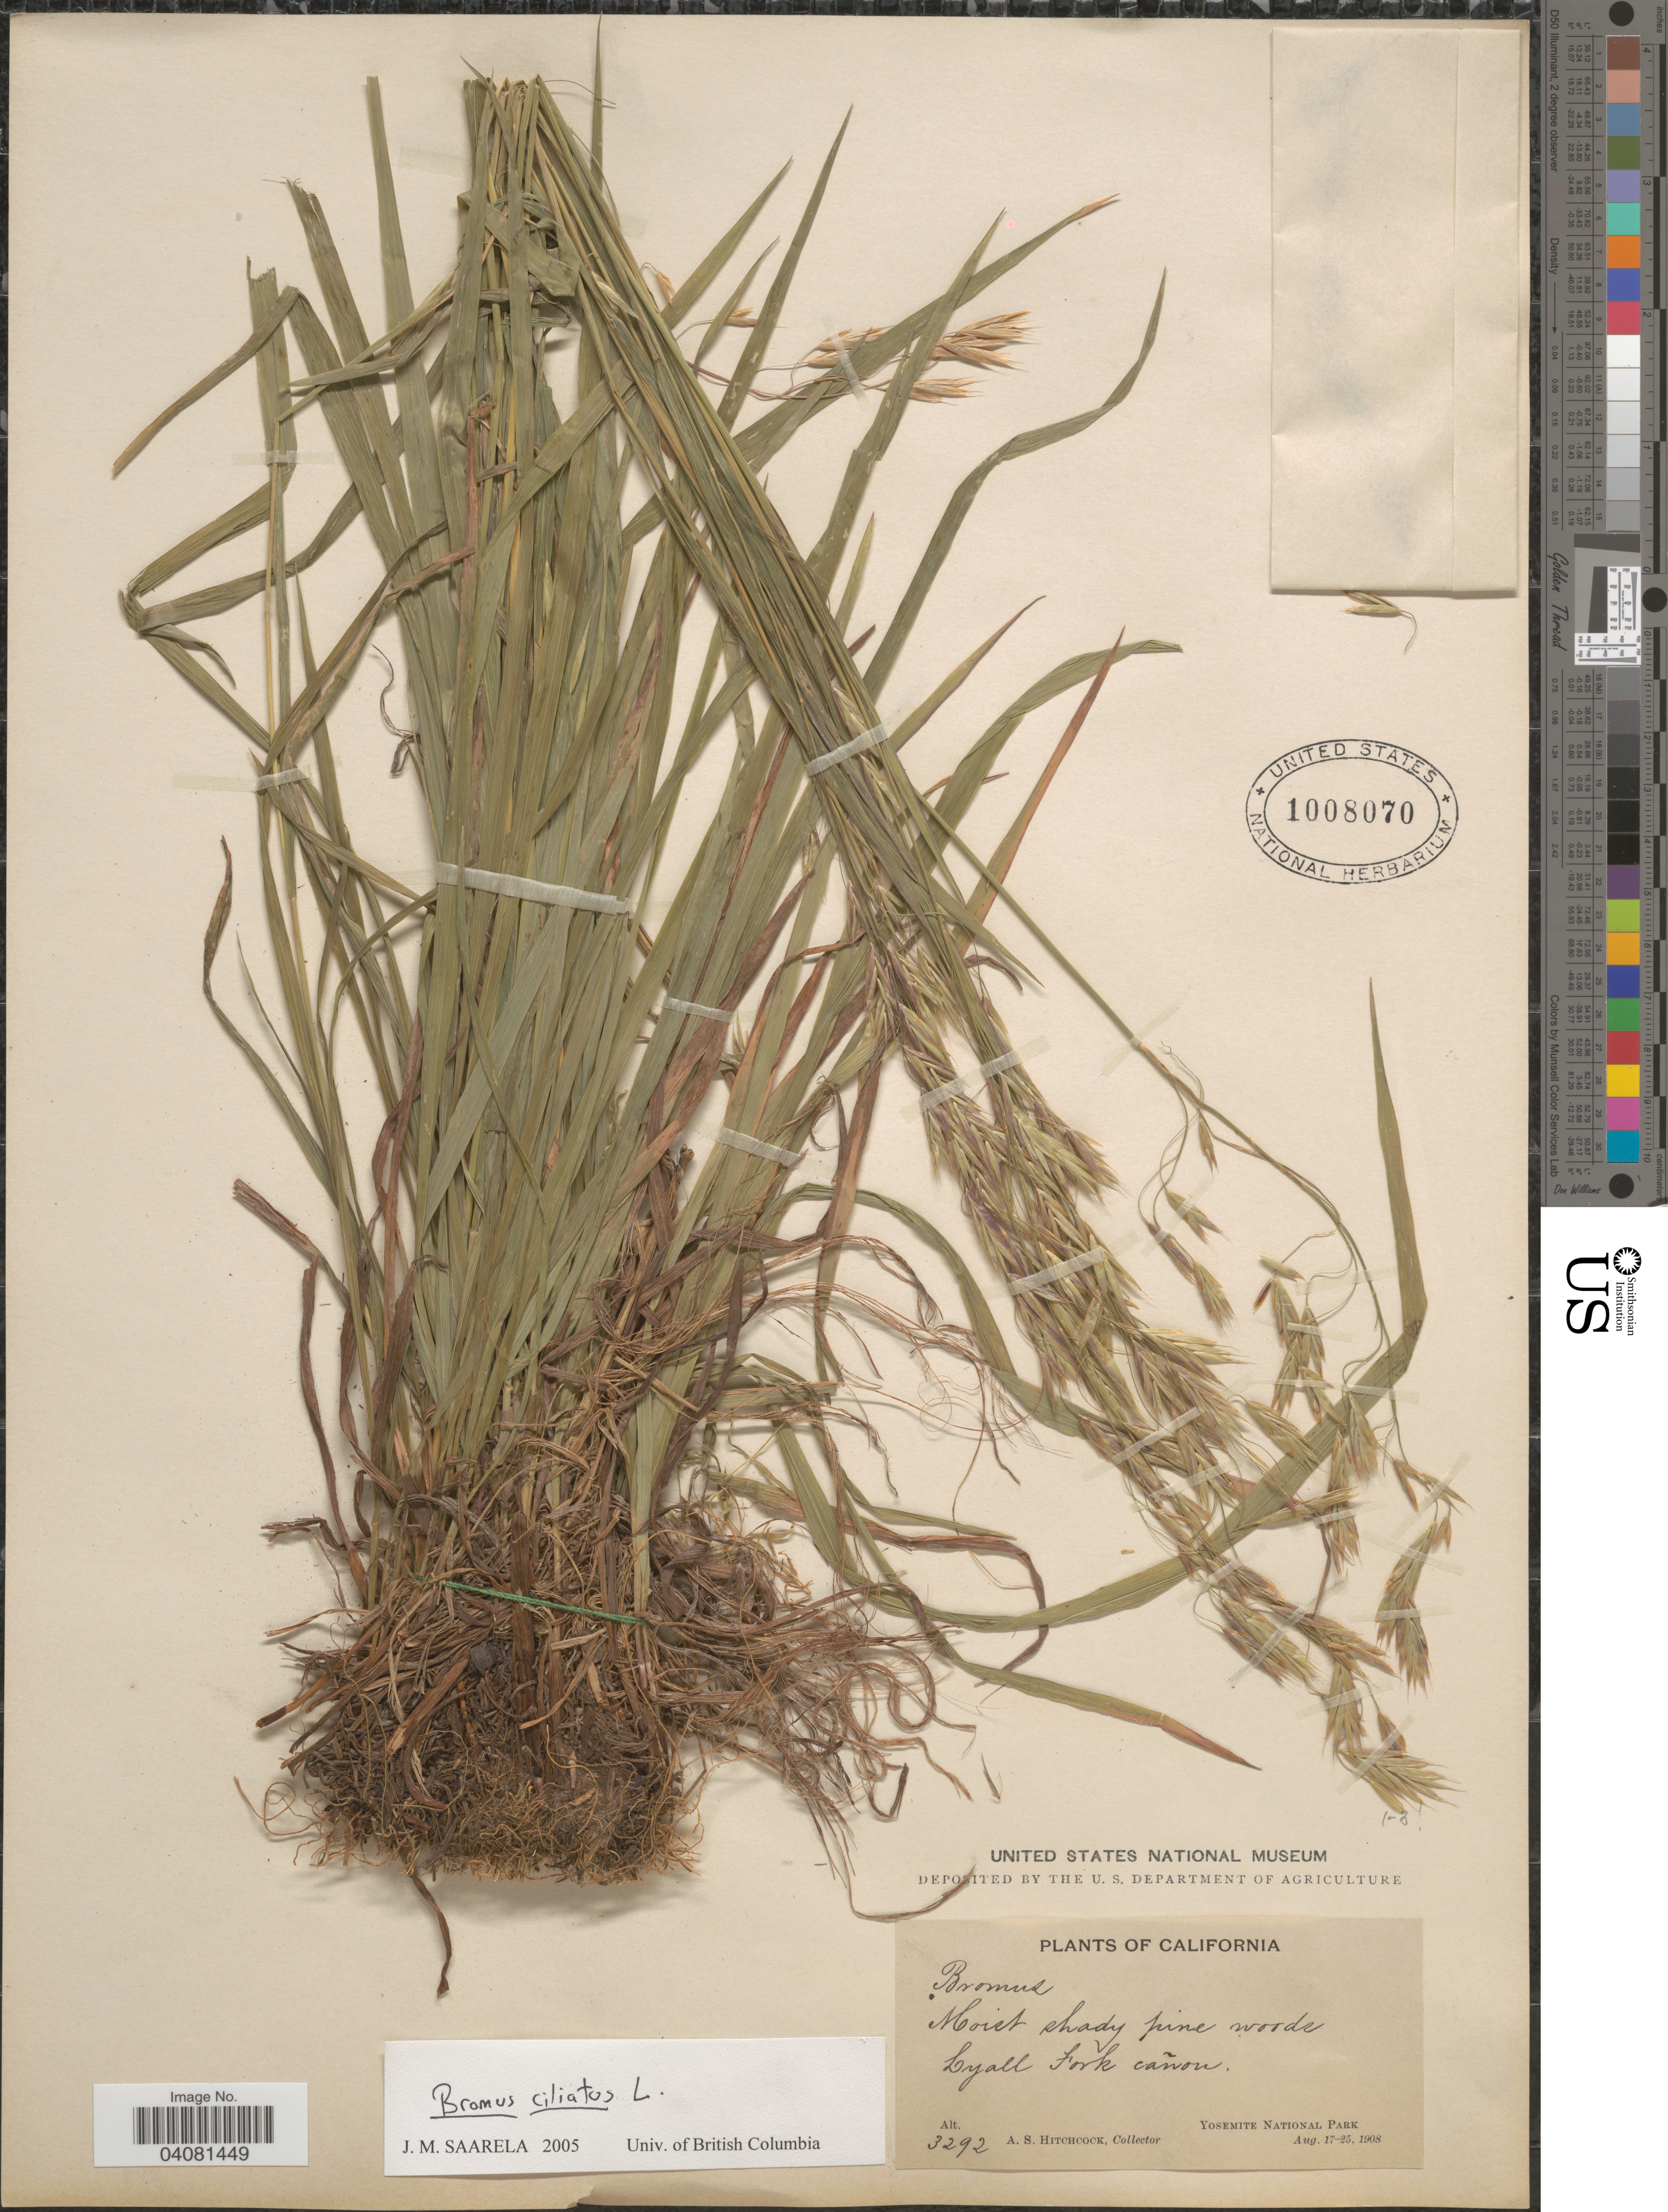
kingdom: Plantae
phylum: Tracheophyta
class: Liliopsida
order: Poales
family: Poaceae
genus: Bromus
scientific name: Bromus ciliatus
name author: L.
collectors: A. S. Hitchcock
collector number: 3292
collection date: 1908-08-17/1908-08-25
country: United States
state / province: California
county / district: Mariposa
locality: Moist shady pine woods. Lyall Fork cañon. Yosemite National Park.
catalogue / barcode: US 1008070